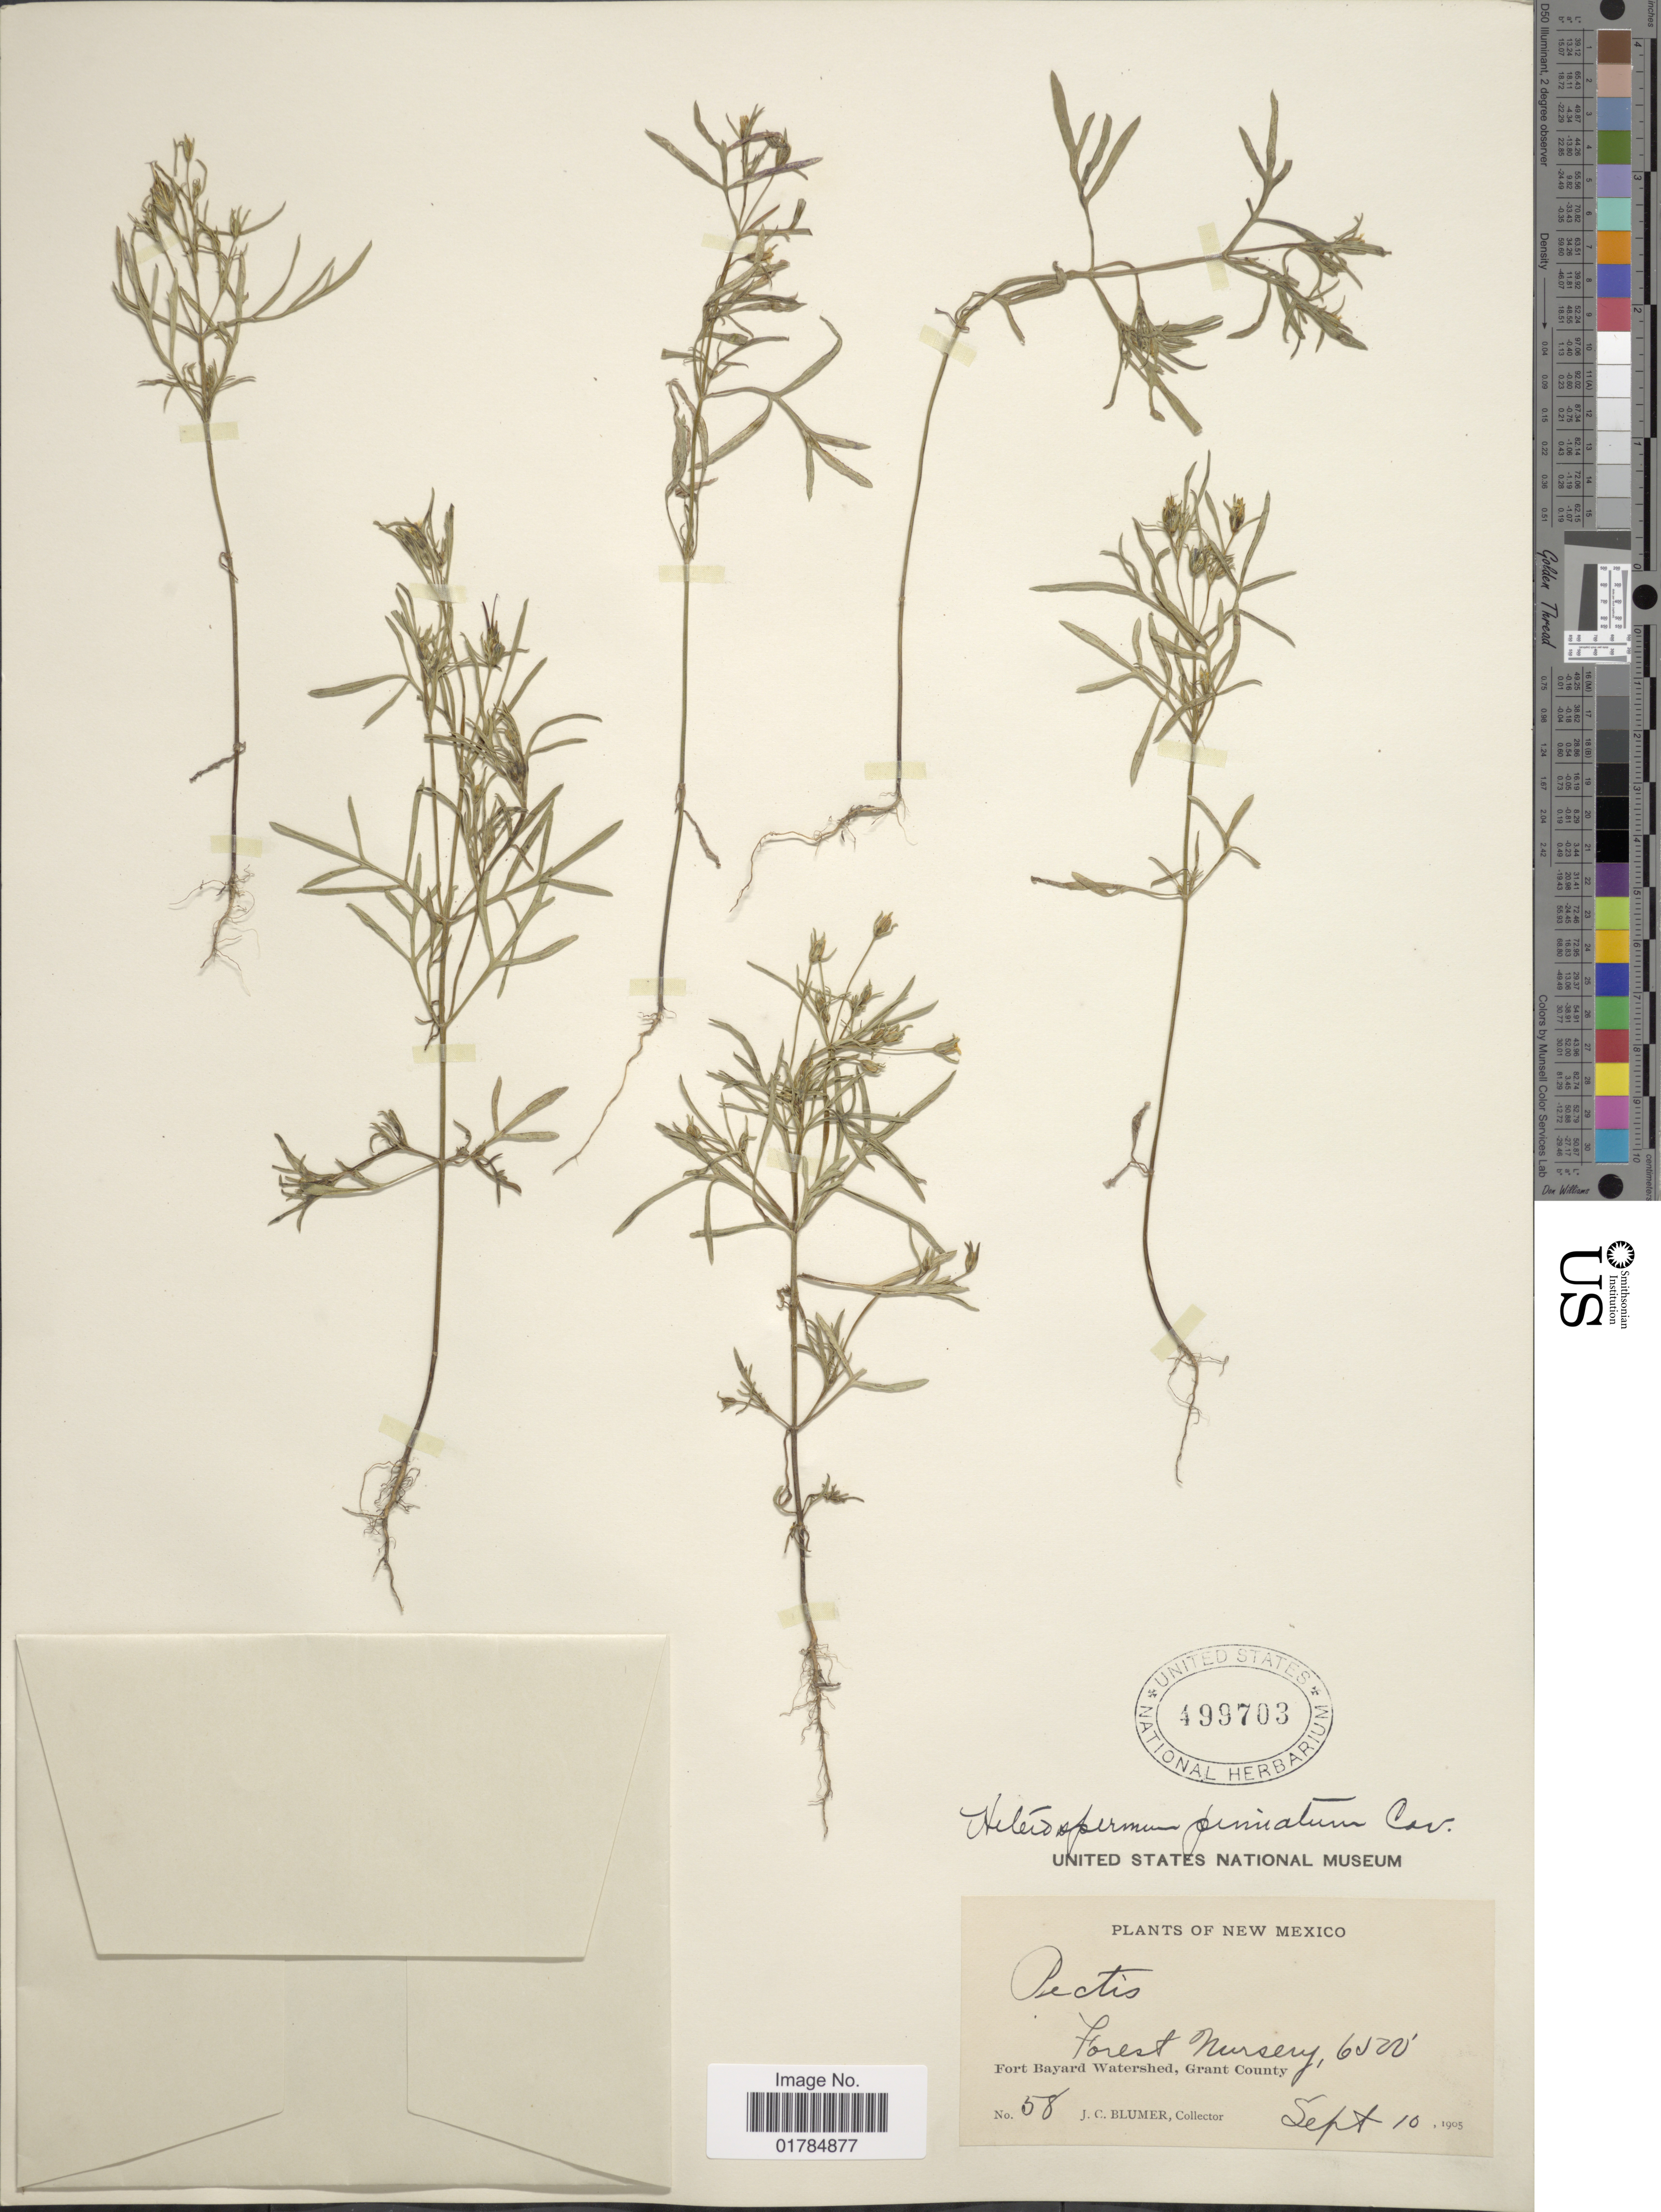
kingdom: Plantae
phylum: Tracheophyta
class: Magnoliopsida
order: Asterales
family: Asteraceae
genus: Heterosperma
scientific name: Heterosperma pinnatum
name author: Cav.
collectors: J. C. Blumer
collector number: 58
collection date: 1905-09-10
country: United States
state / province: New Mexico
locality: Fort Bayard Watershed, Grant County, Forest Nursery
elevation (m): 1981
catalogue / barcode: US 499703